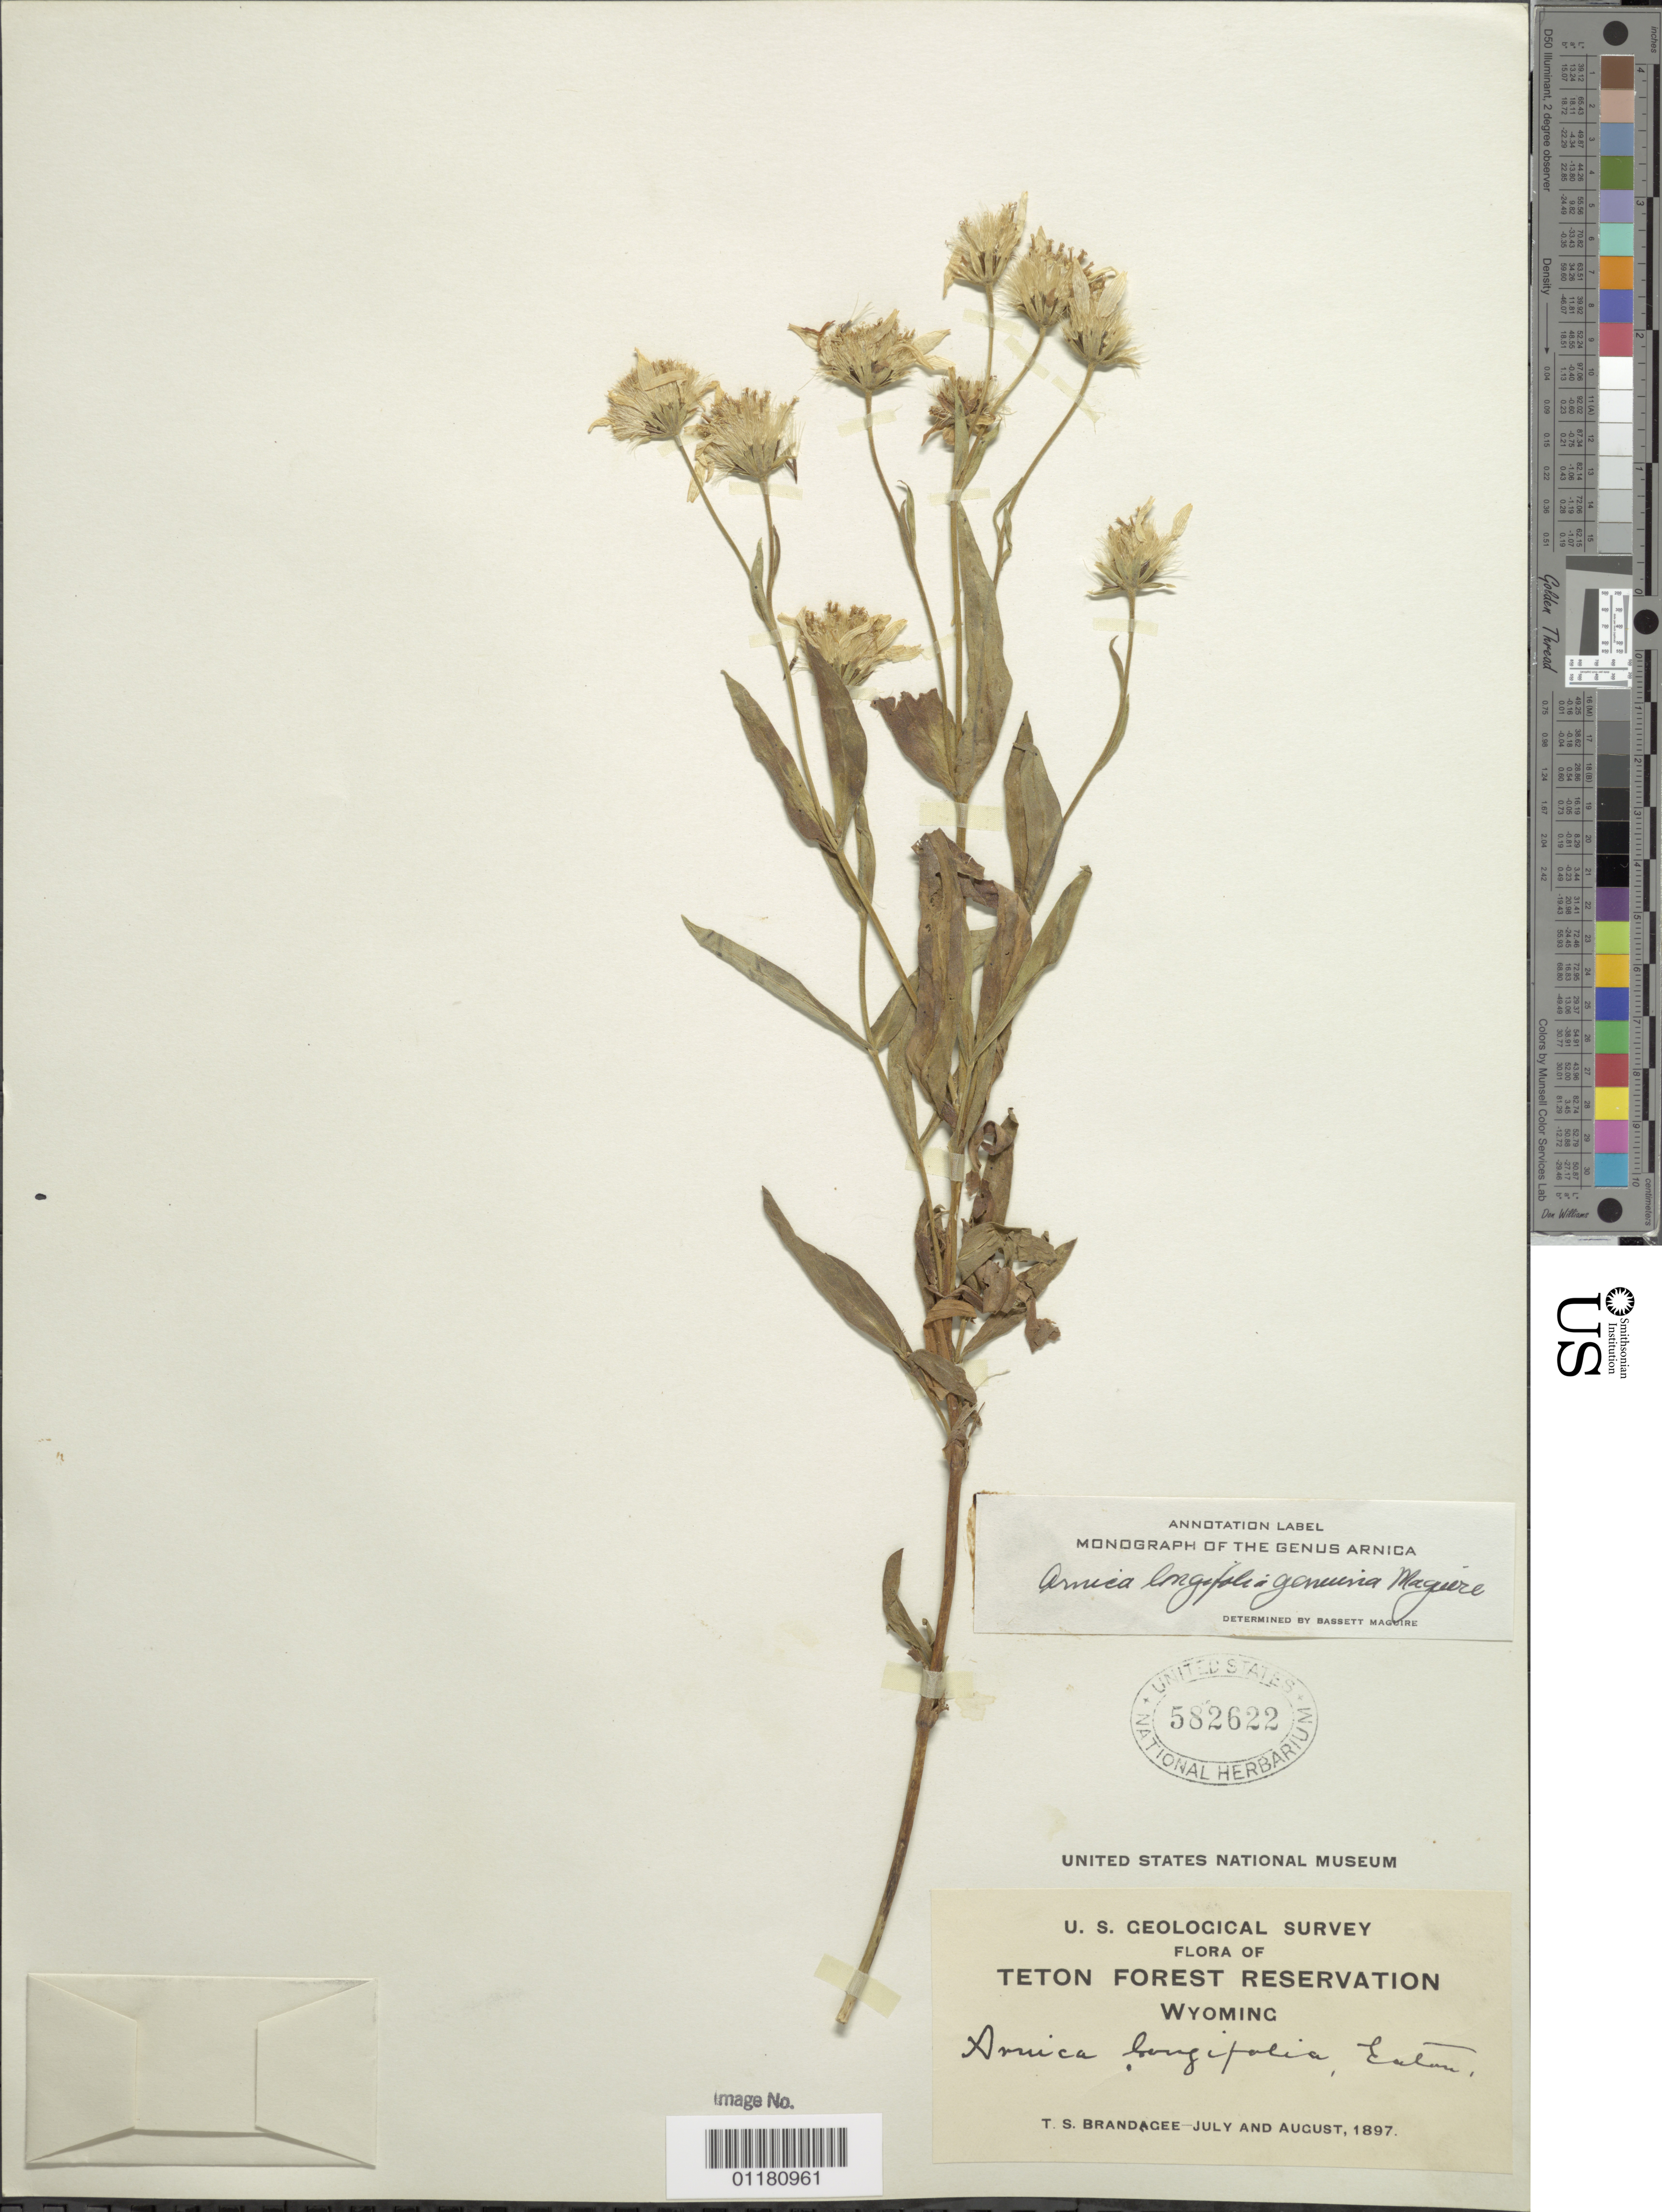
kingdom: Plantae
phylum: Tracheophyta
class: Magnoliopsida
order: Asterales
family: Asteraceae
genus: Arnica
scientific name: Arnica longifolia subsp. genuina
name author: Maguire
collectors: T. S. Brandegee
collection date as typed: Jul 1897 to -- Aug 1897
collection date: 1897-07/1897-08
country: United States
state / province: Wyoming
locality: Teton Forest Reservation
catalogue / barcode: US 582622